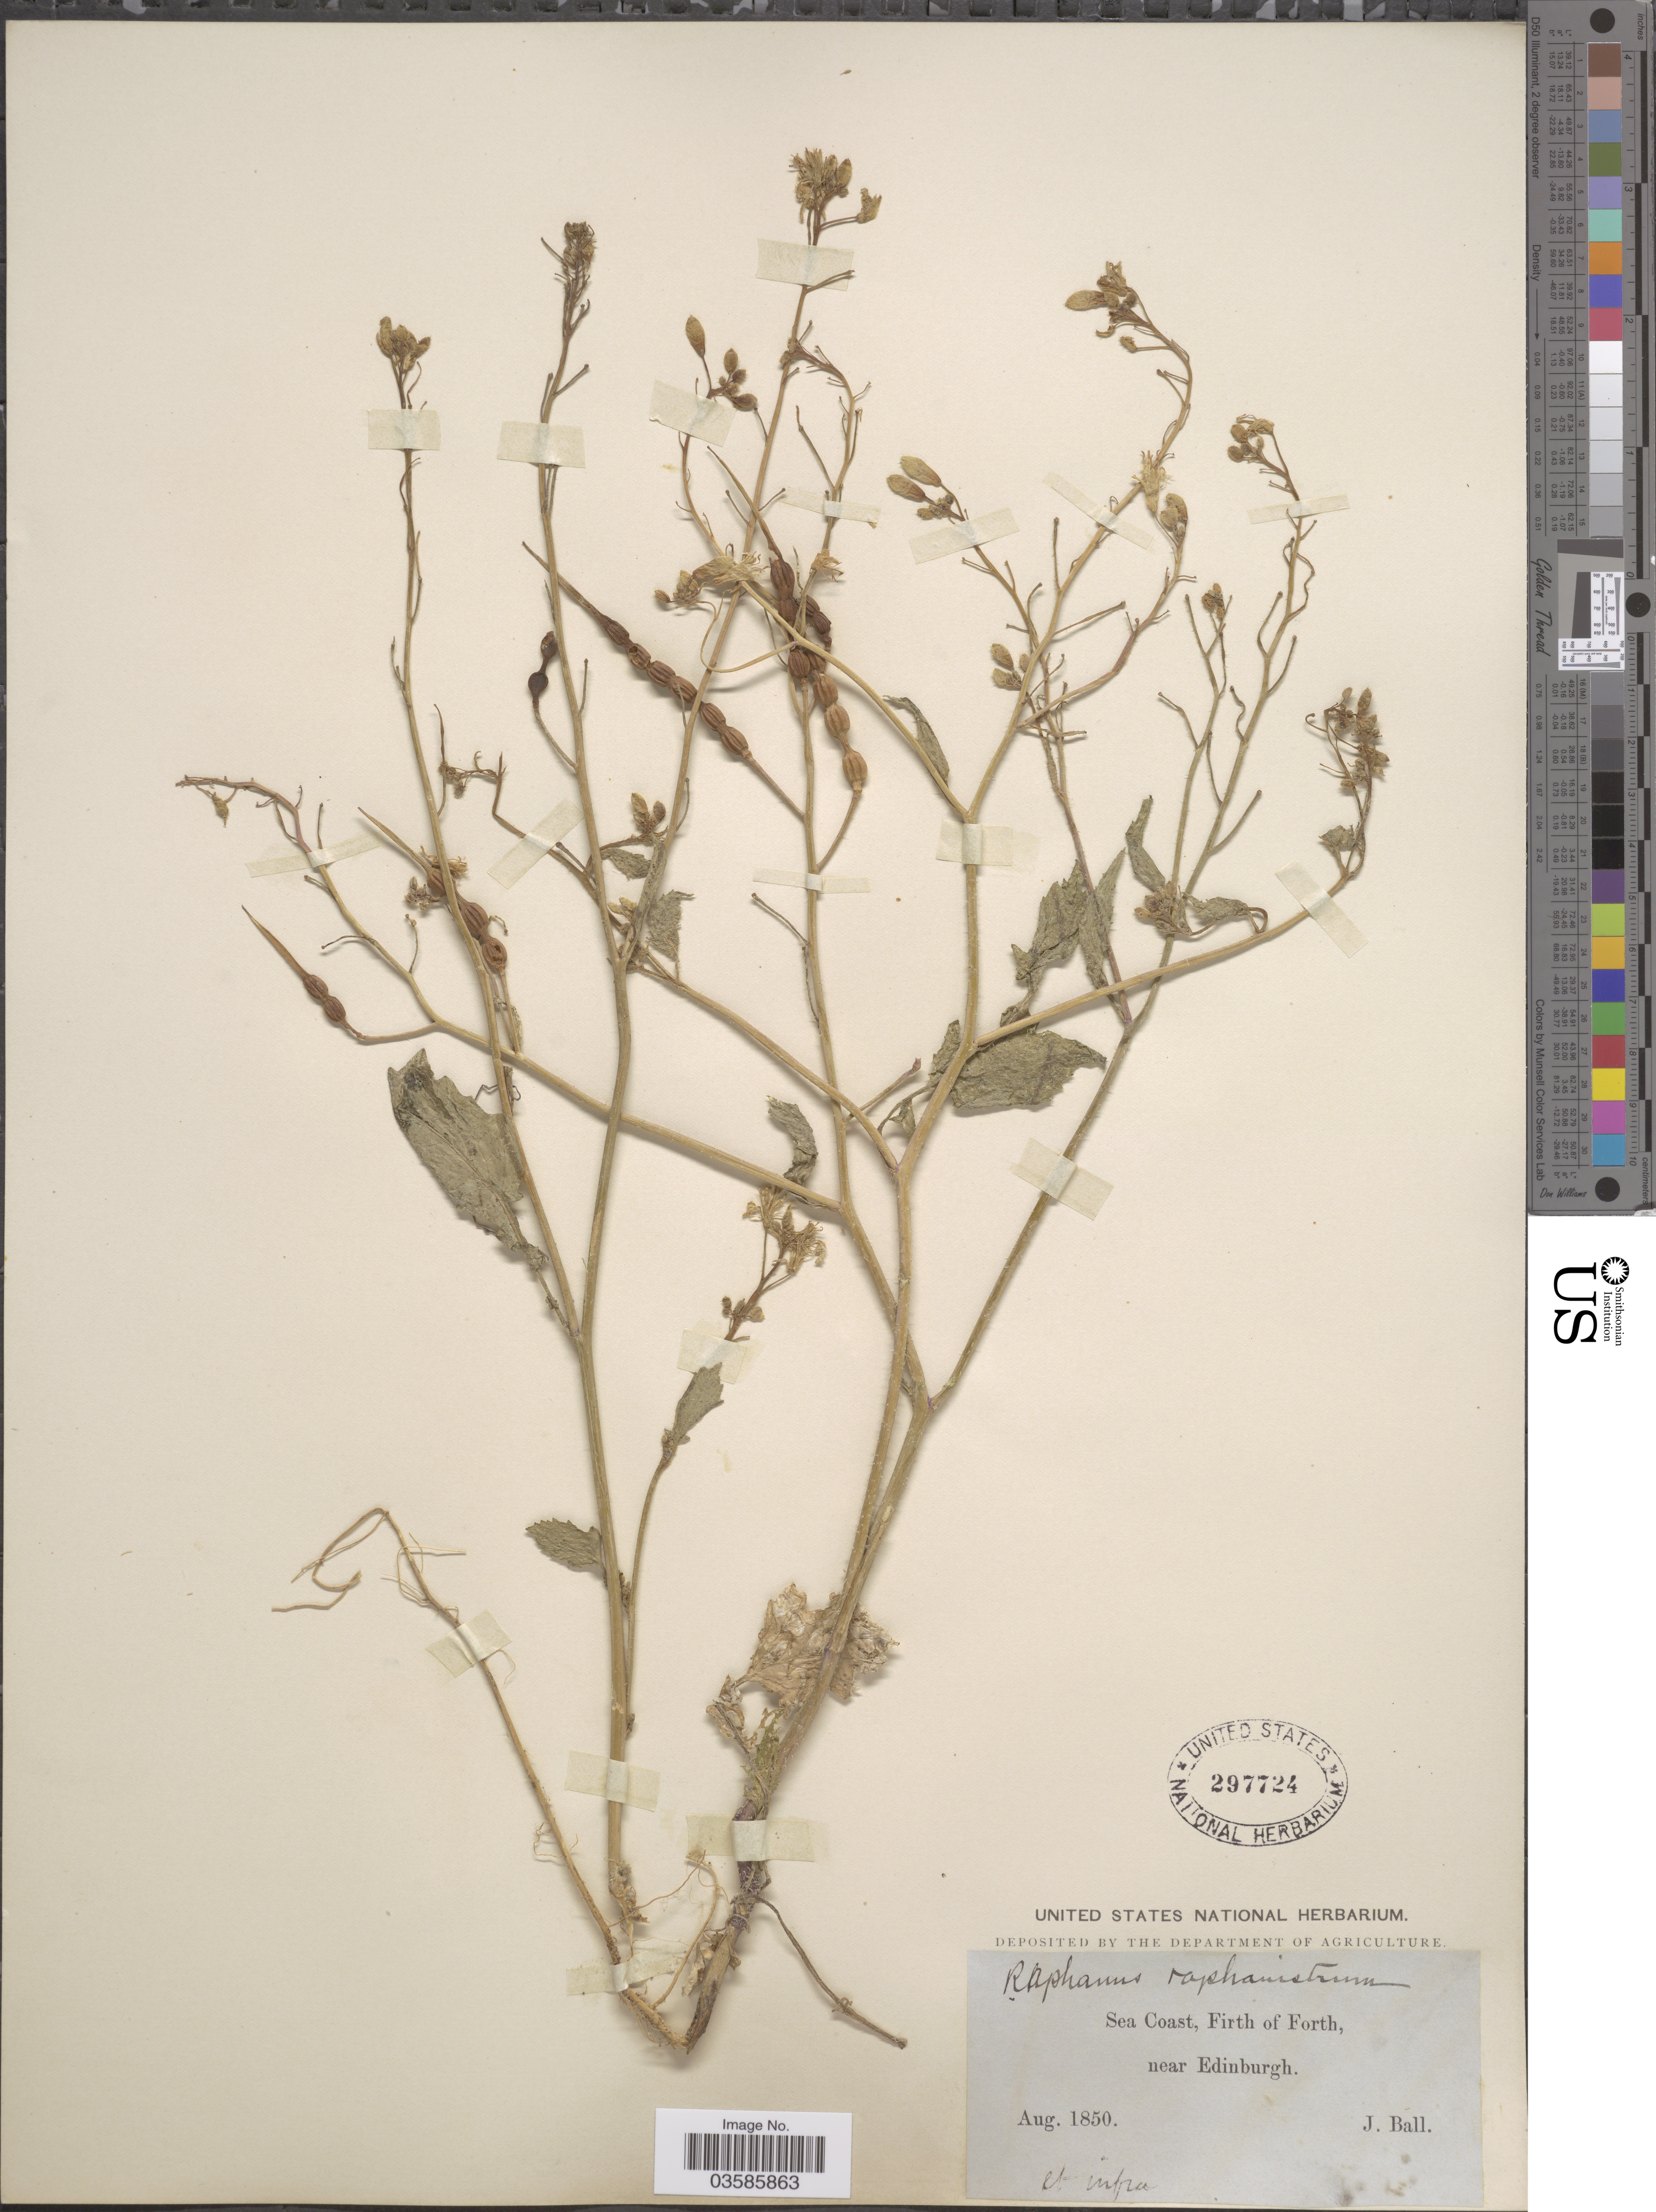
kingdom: Plantae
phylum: Tracheophyta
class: Magnoliopsida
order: Brassicales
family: Brassicaceae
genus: Raphanus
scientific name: Raphanus raphanistrum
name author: L.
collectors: J. Ball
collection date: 1850-08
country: United Kingdom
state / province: Scotland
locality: Sea Coast. Firth of Forth, near Edinburgh. Et infra.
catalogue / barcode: US 297724